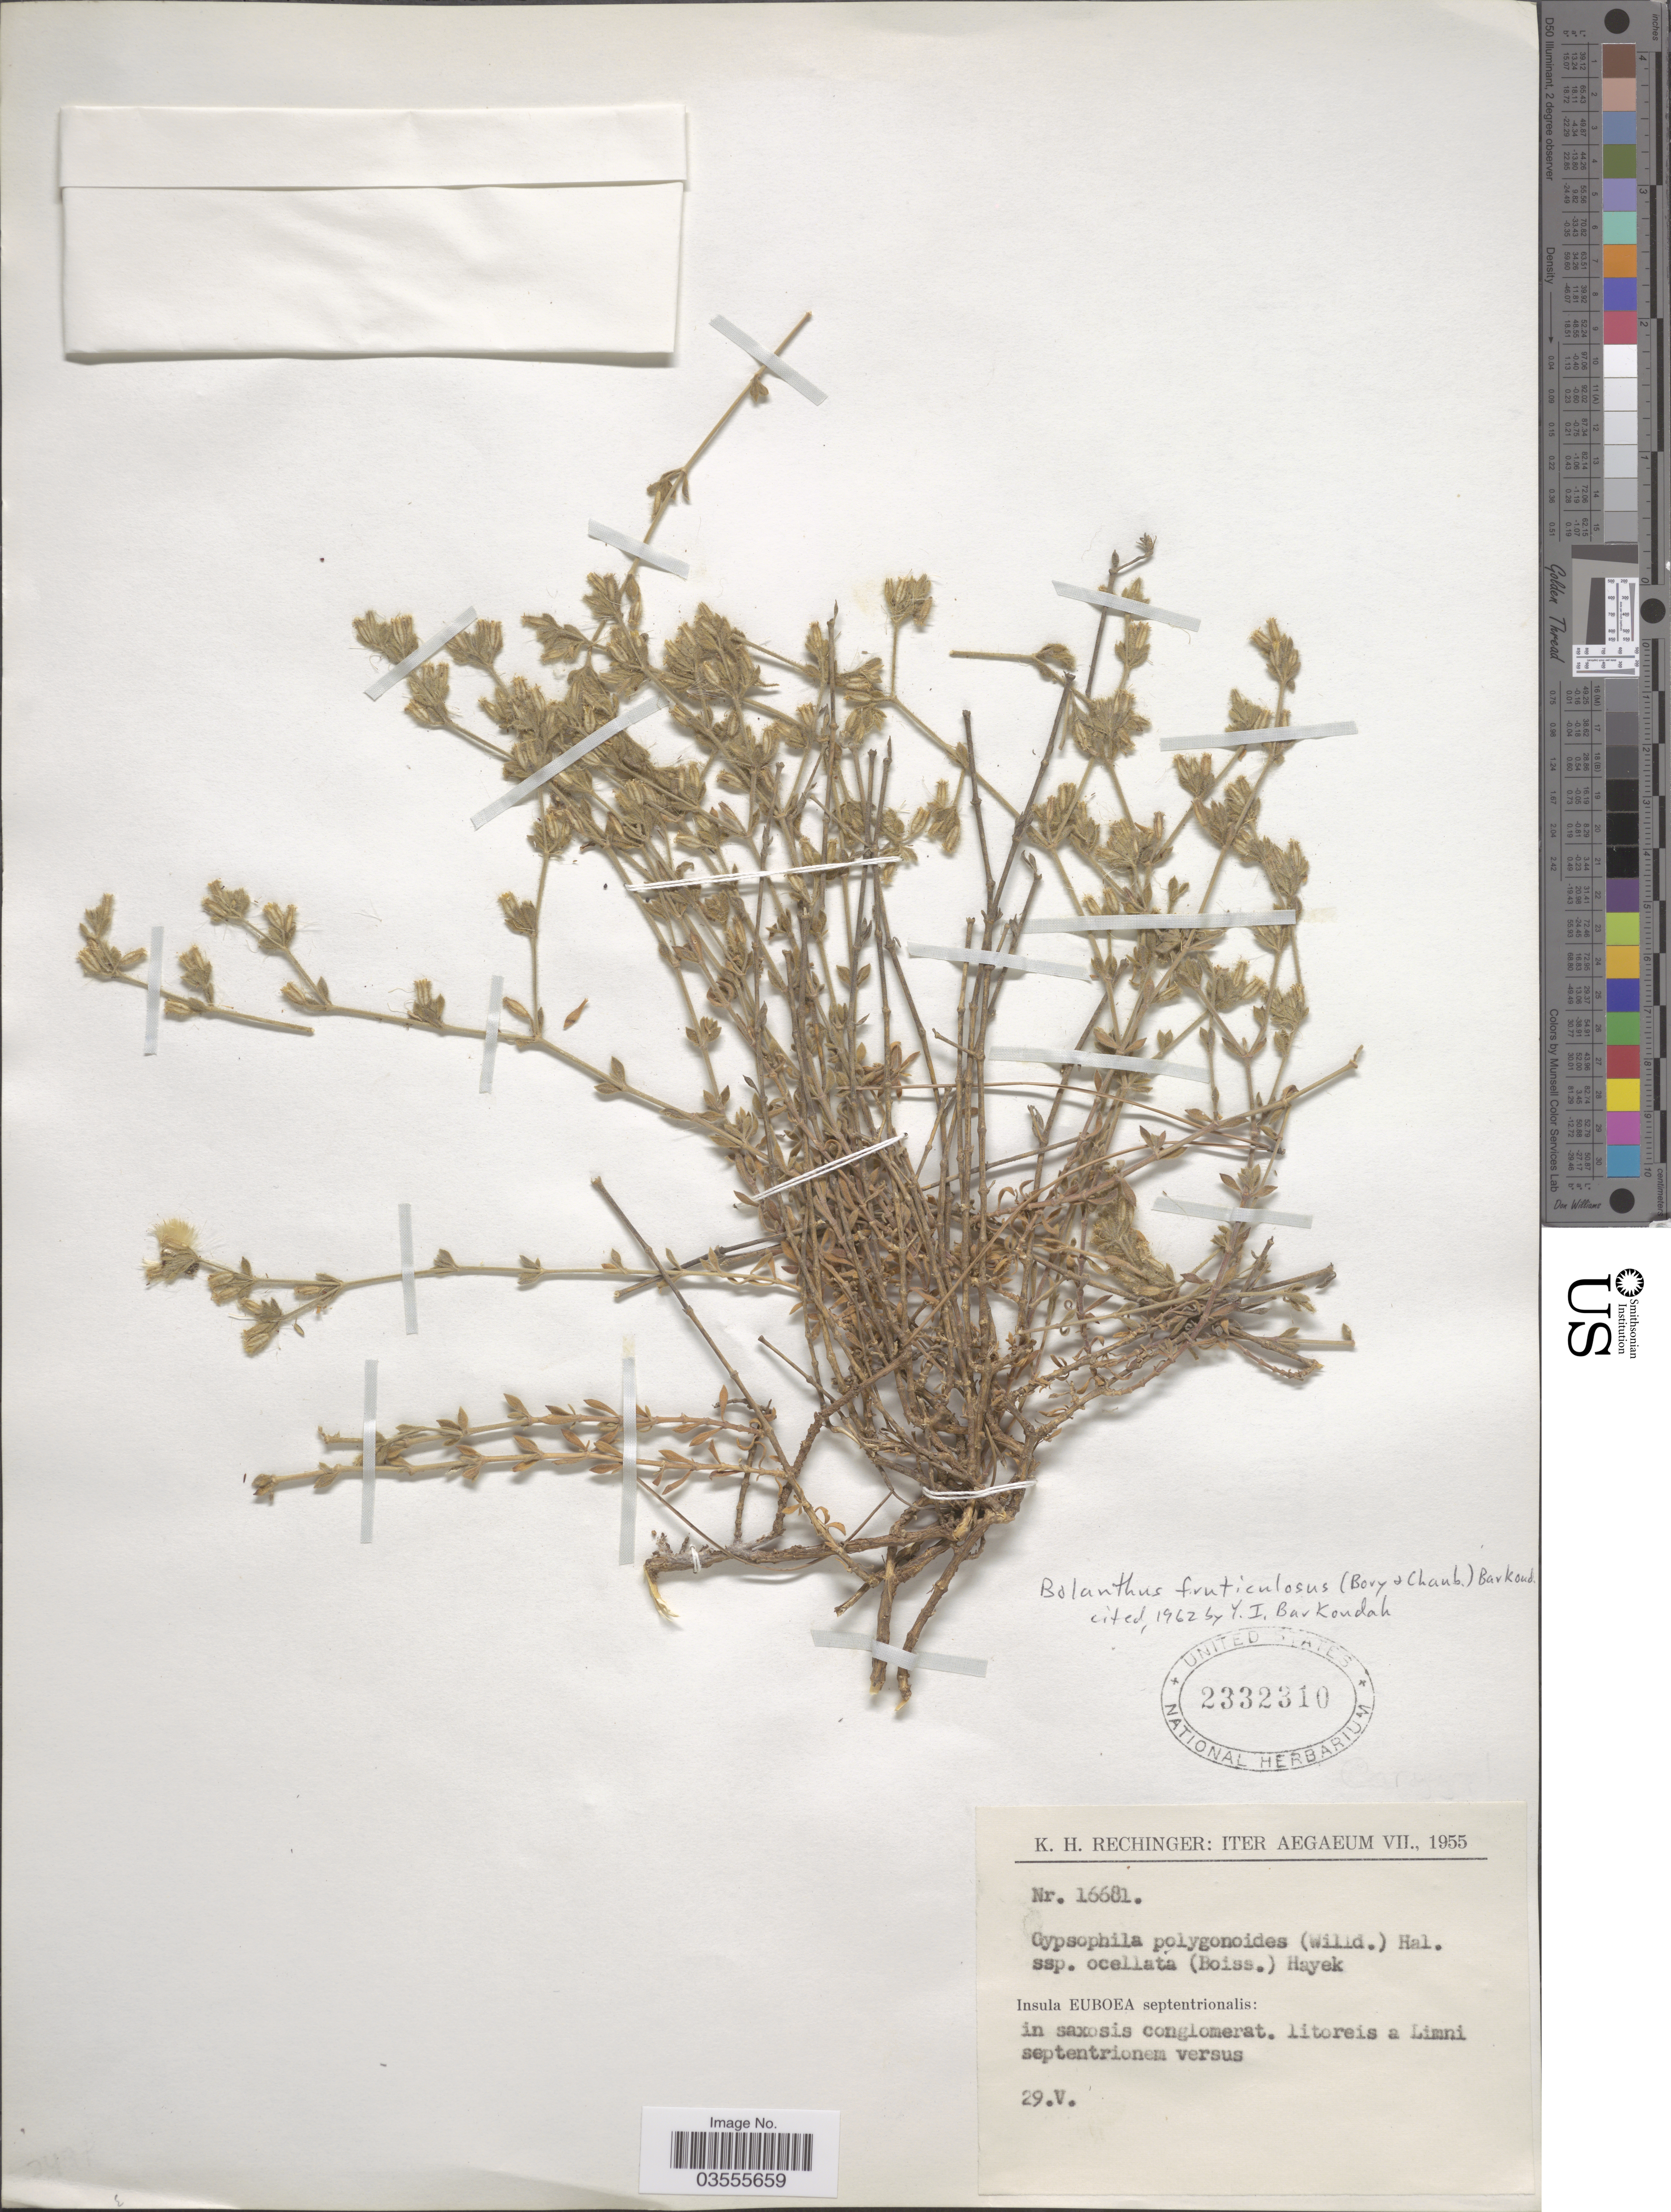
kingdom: Plantae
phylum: Tracheophyta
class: Magnoliopsida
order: Caryophyllales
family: Caryophyllaceae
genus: Bolanthus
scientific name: Bolanthus fruticulosus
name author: (Bory & Chaub.) Barkoudah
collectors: K. H. Rechinger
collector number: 16681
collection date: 1955-05-29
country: Greece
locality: Aegaeum. Insula Euboea septentrionalis: in saxosis comglomerat. litoreis a Limni septentrionem versus.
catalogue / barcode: US 2332310